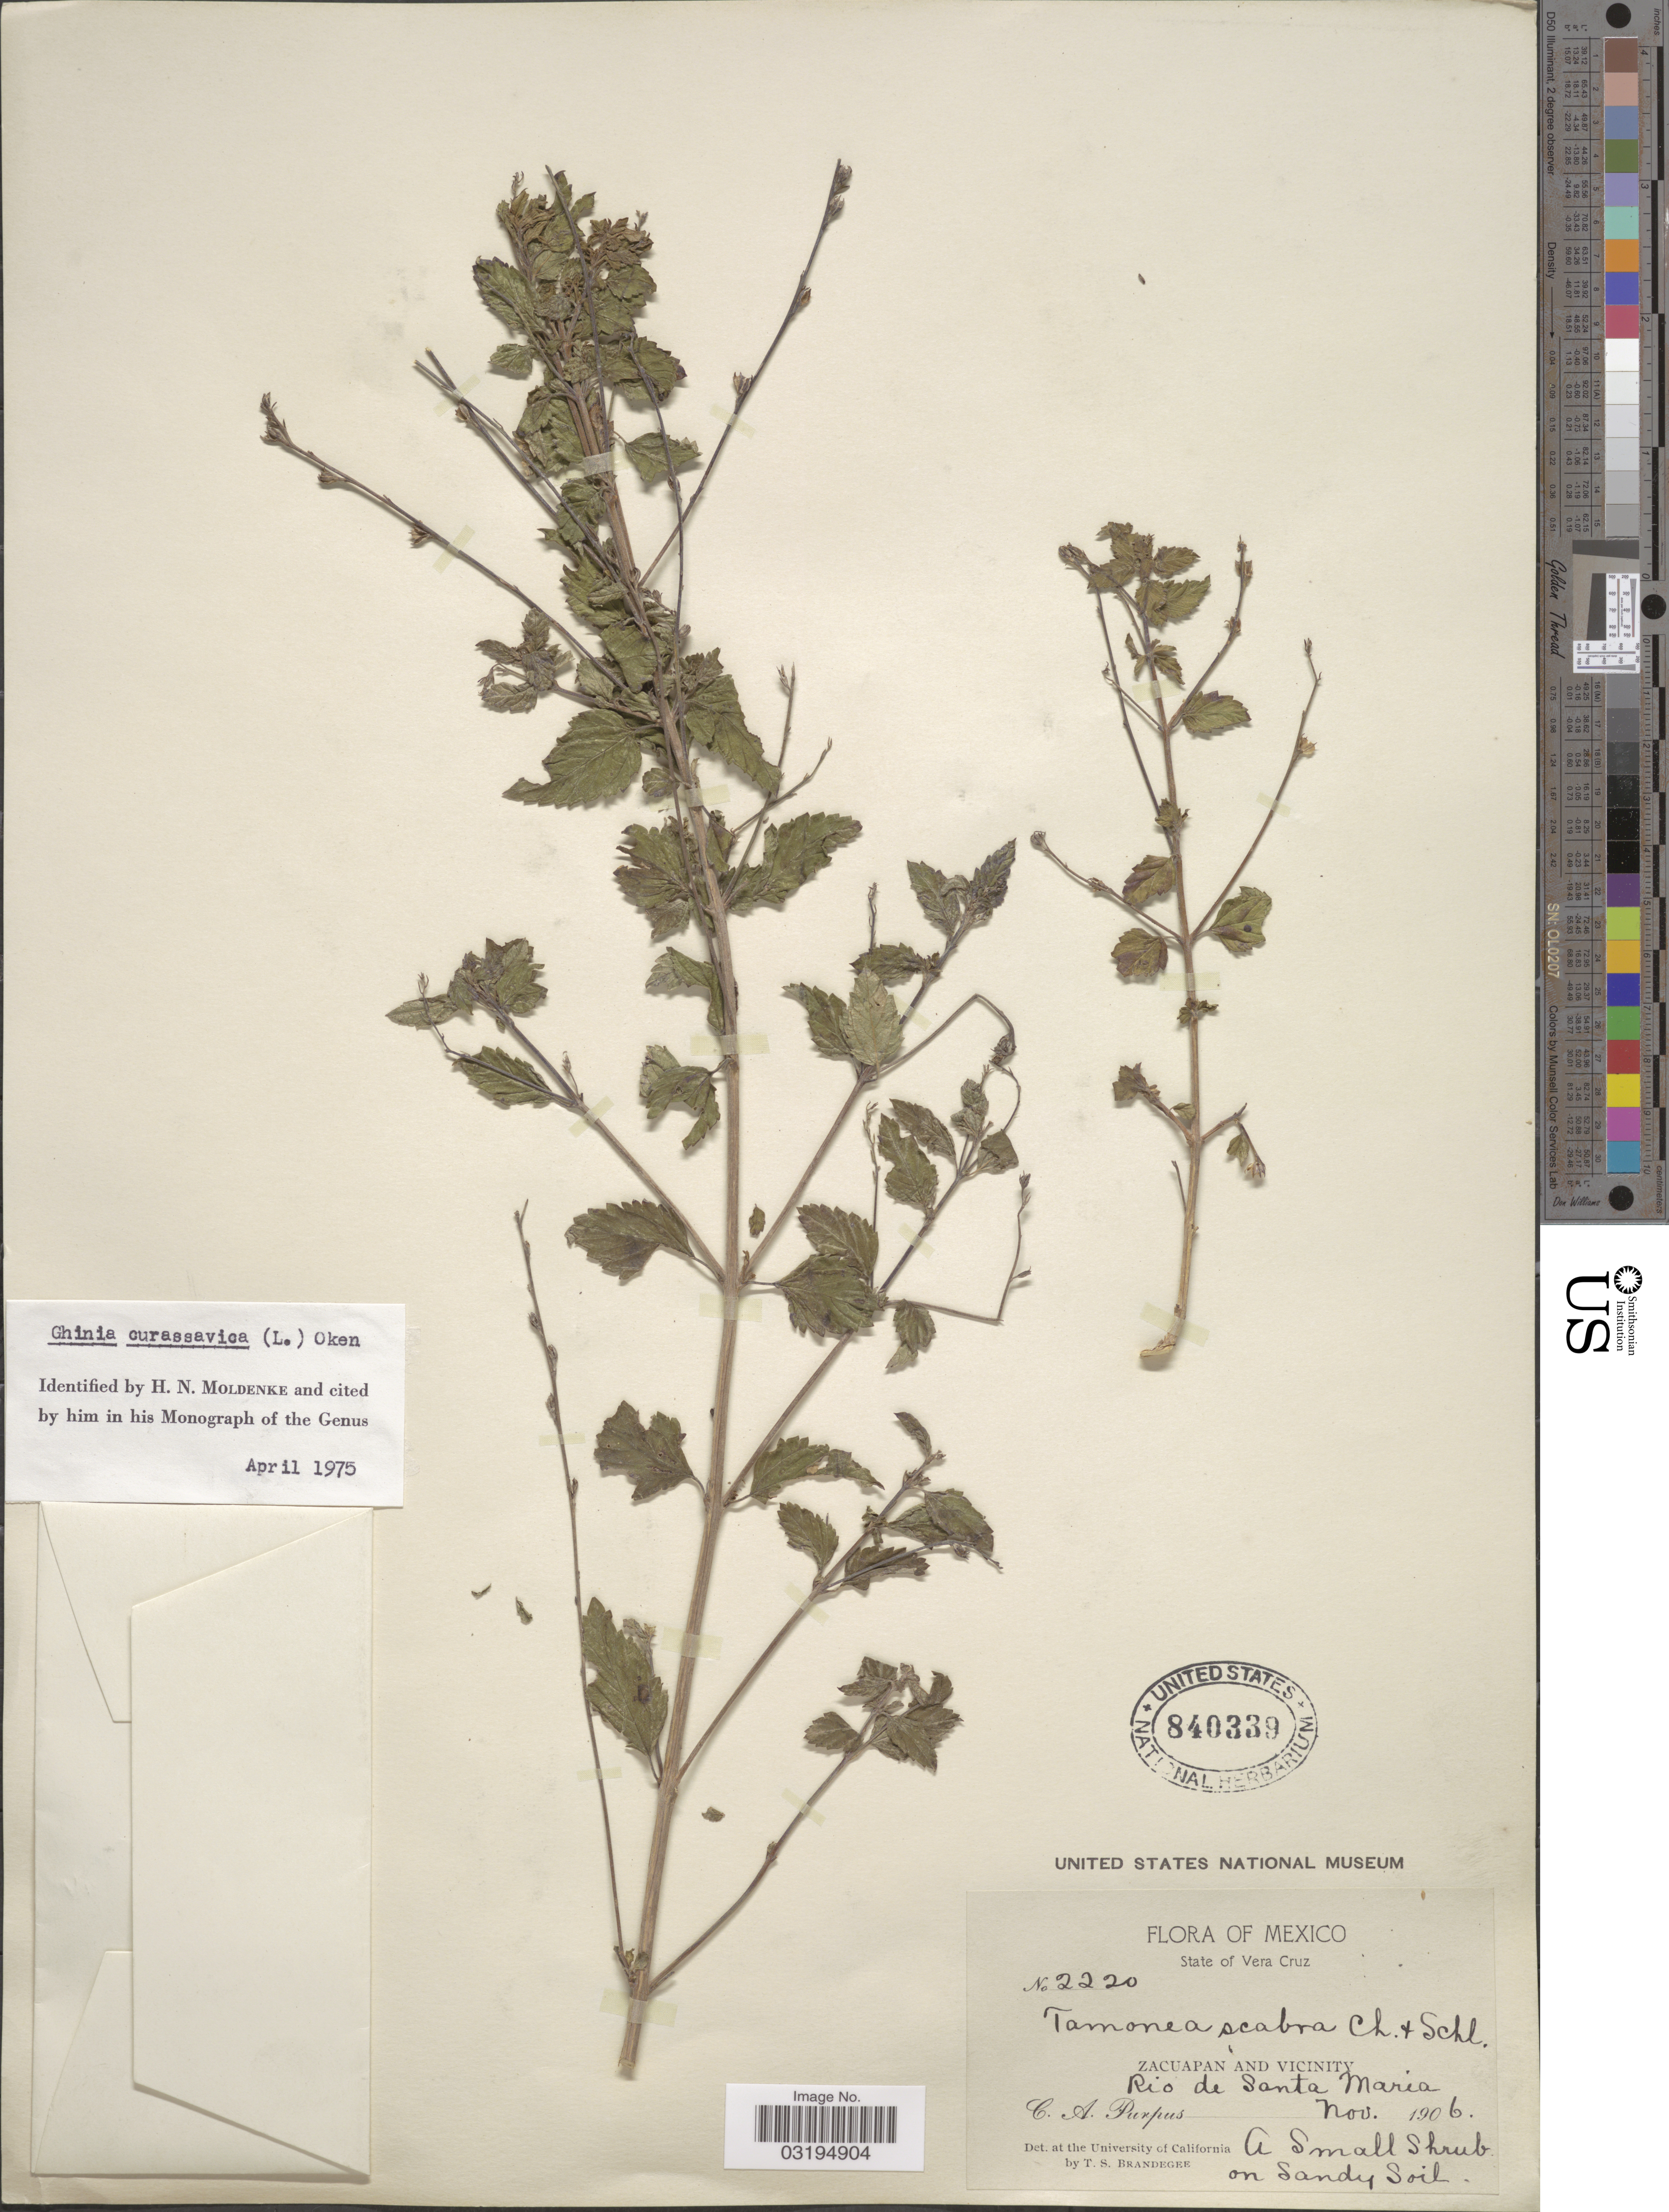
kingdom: Plantae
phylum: Tracheophyta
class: Magnoliopsida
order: Lamiales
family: Verbenaceae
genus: Tamonea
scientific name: Tamonea curassavica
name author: (L.) Pers.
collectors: C. A. Purpus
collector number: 2220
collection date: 1906-11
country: Mexico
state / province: Veracruz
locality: State of Vera Cruz, Zacuapan and Vicinity, Rio de Santa Maria.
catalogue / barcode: US 840339